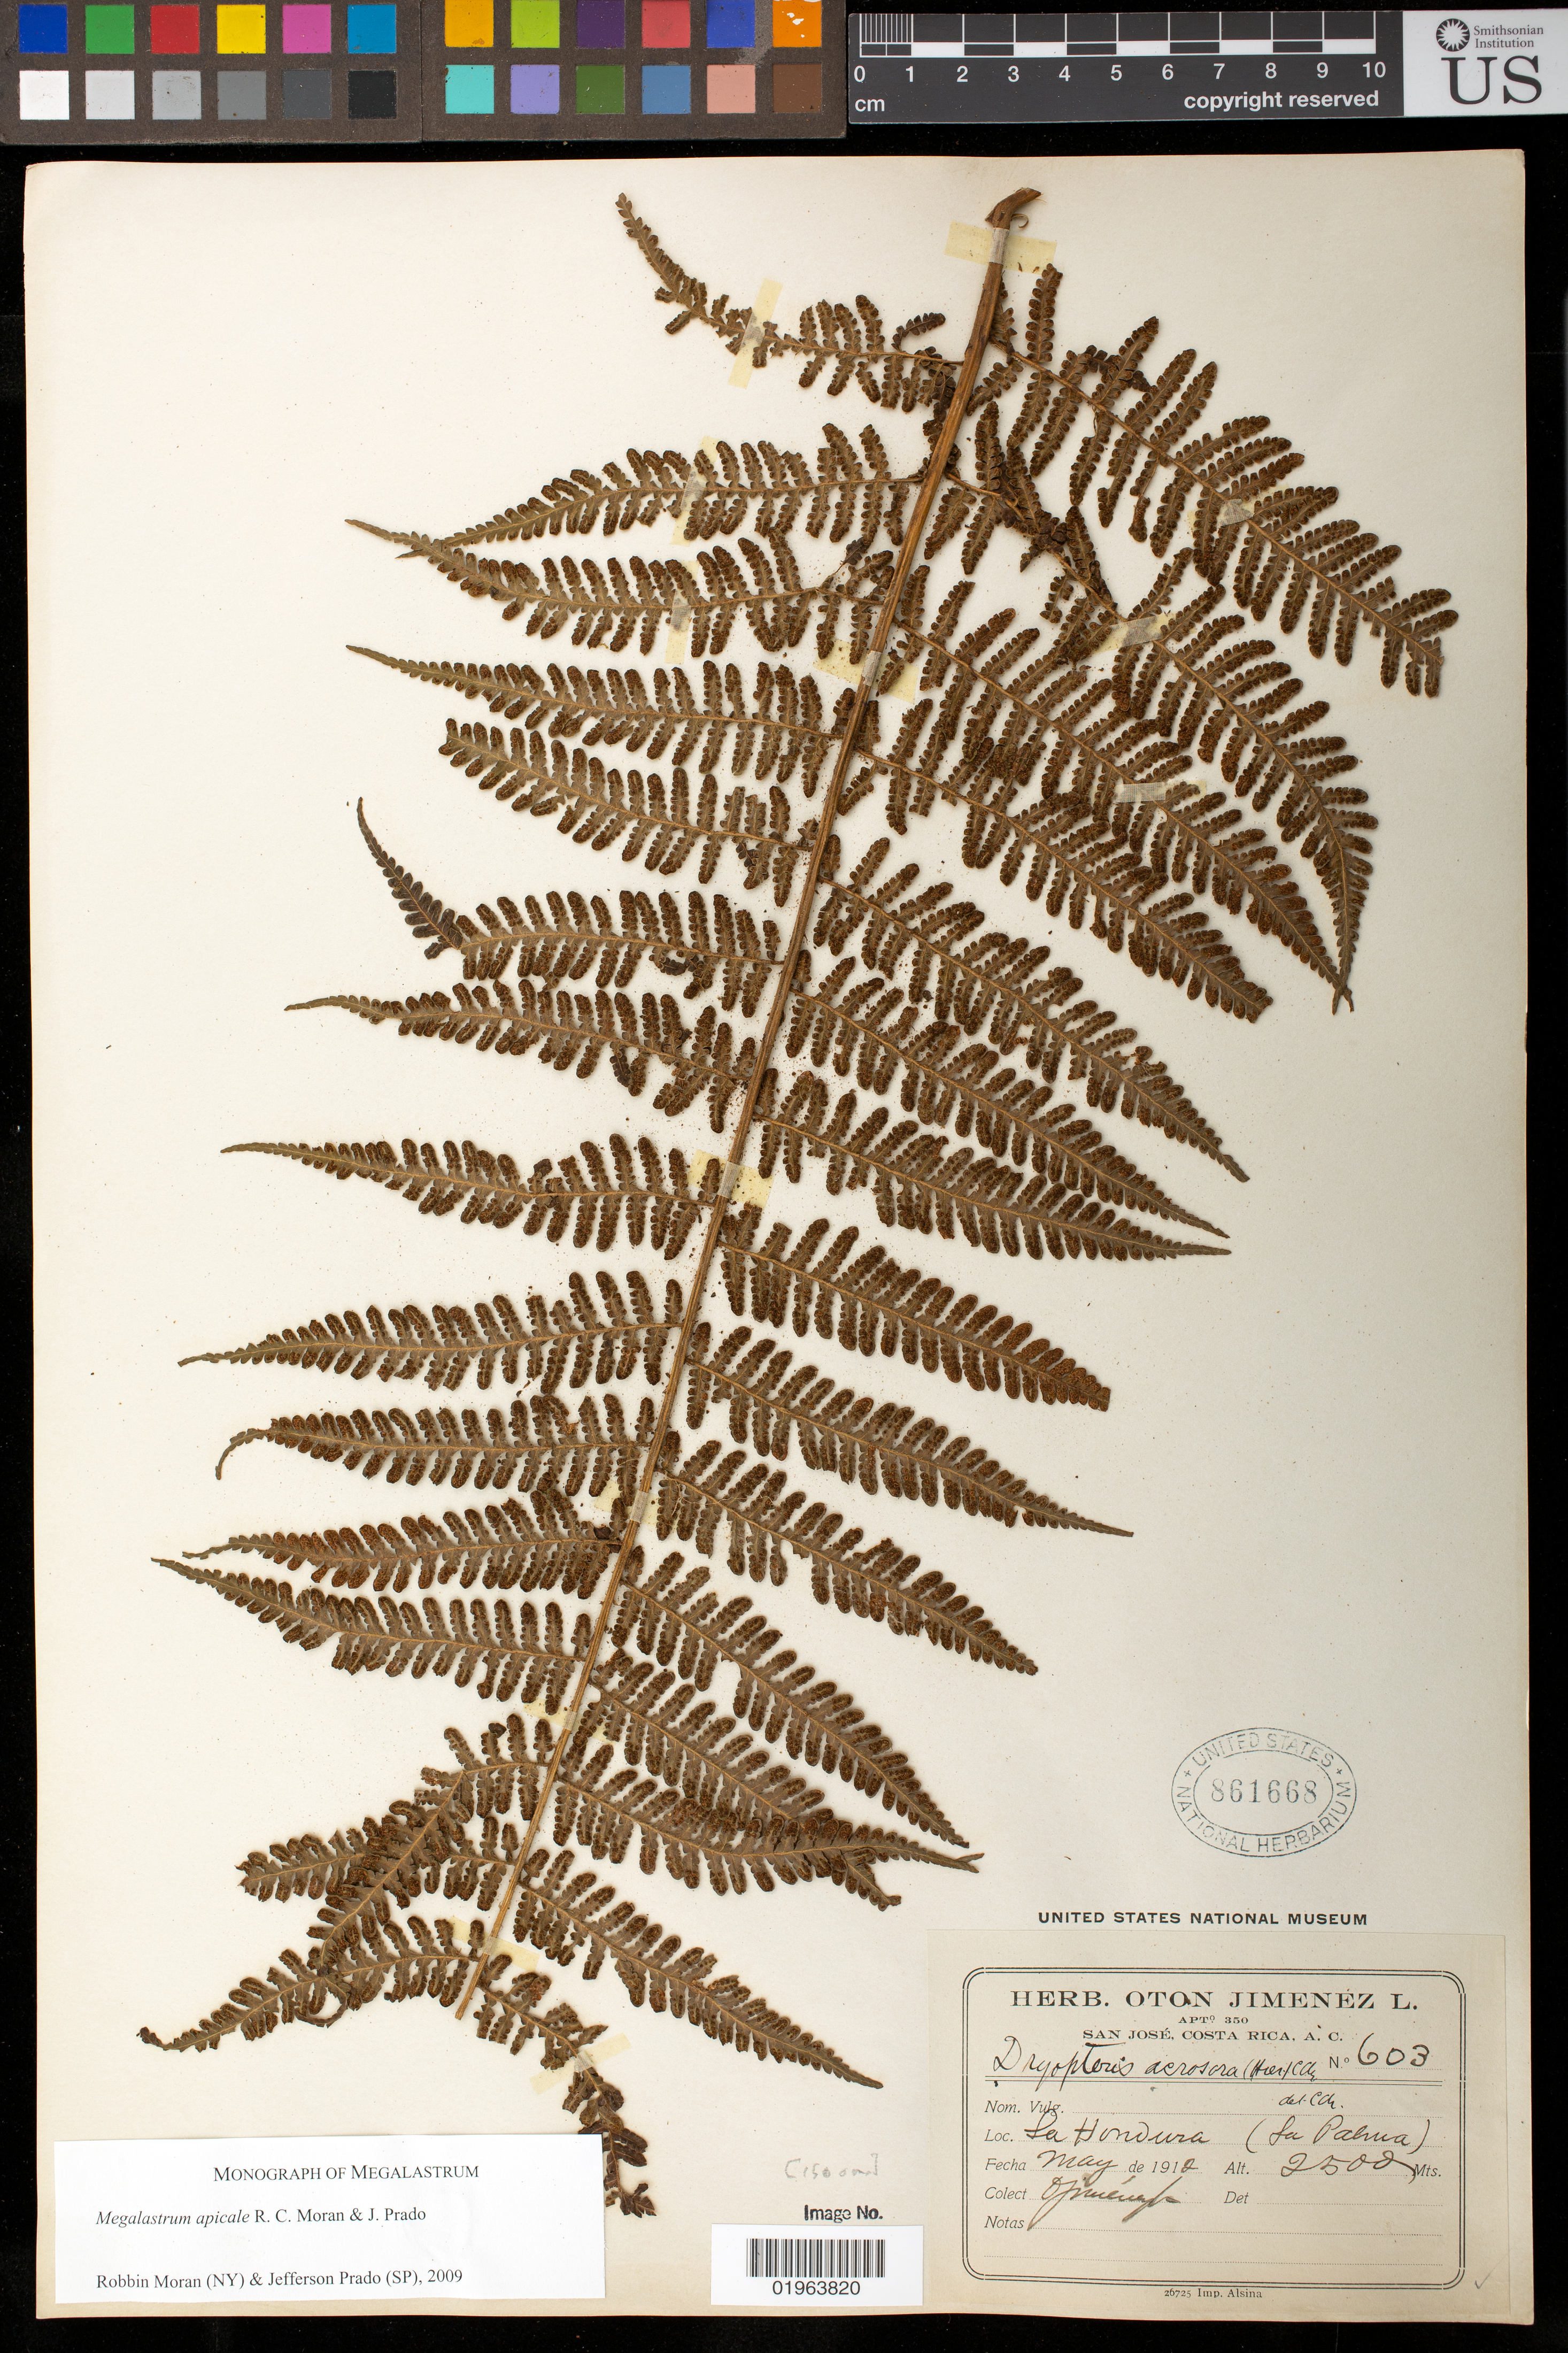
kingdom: Plantae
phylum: Tracheophyta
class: Polypodiopsida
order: Polypodiales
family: Dryopteridaceae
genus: Megalastrum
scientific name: Megalastrum apicale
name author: R.C. Moran & J. Prado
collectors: Jimenez, --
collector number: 603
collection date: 1912-05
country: Costa Rica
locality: La Hondura (La Palma)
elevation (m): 2500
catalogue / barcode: US 861668